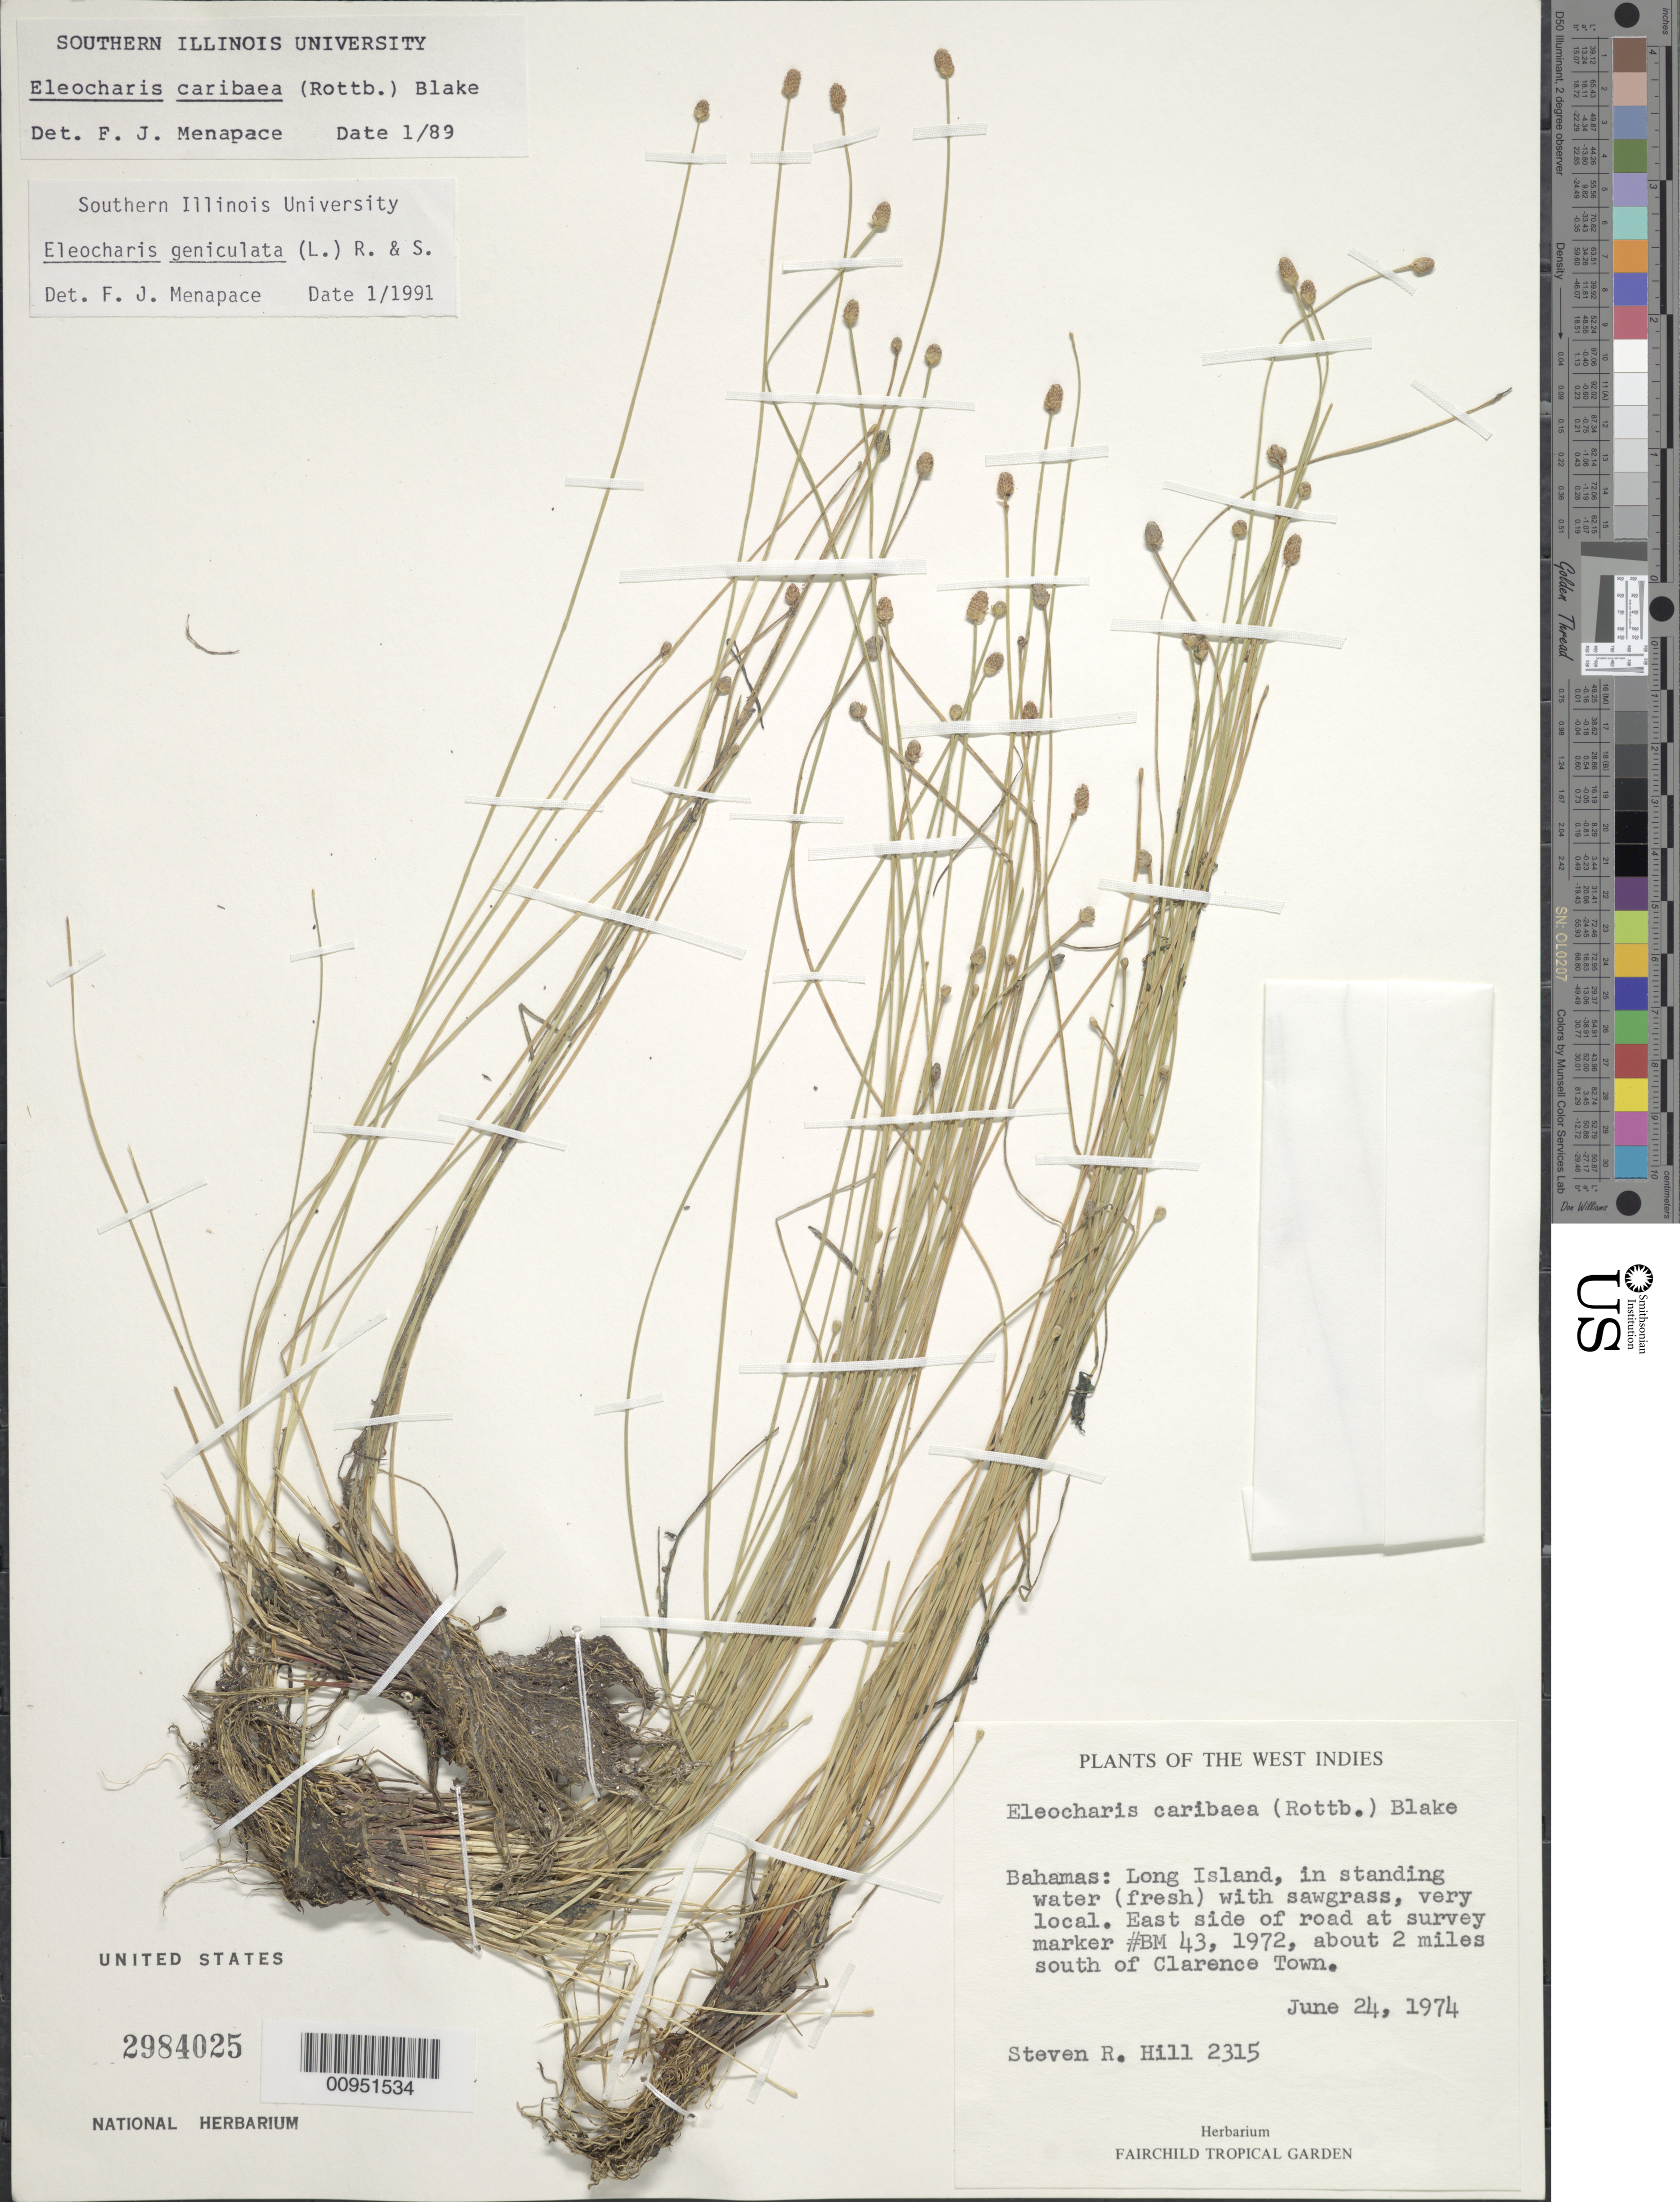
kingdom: Plantae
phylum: Tracheophyta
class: Liliopsida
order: Poales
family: Cyperaceae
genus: Eleocharis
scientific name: Eleocharis geniculata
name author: (L.) Roem. & Schult.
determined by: Menapace, F. J.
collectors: S. R. Hill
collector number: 2315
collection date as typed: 24 Jun 1974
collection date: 1974-06-24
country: Bahamas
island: Long Island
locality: East side of road at survey marker # BM 43, 1972, about 2 miles S of Clarence Town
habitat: In standing water (fresh) with sawgrass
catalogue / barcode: US 2984025